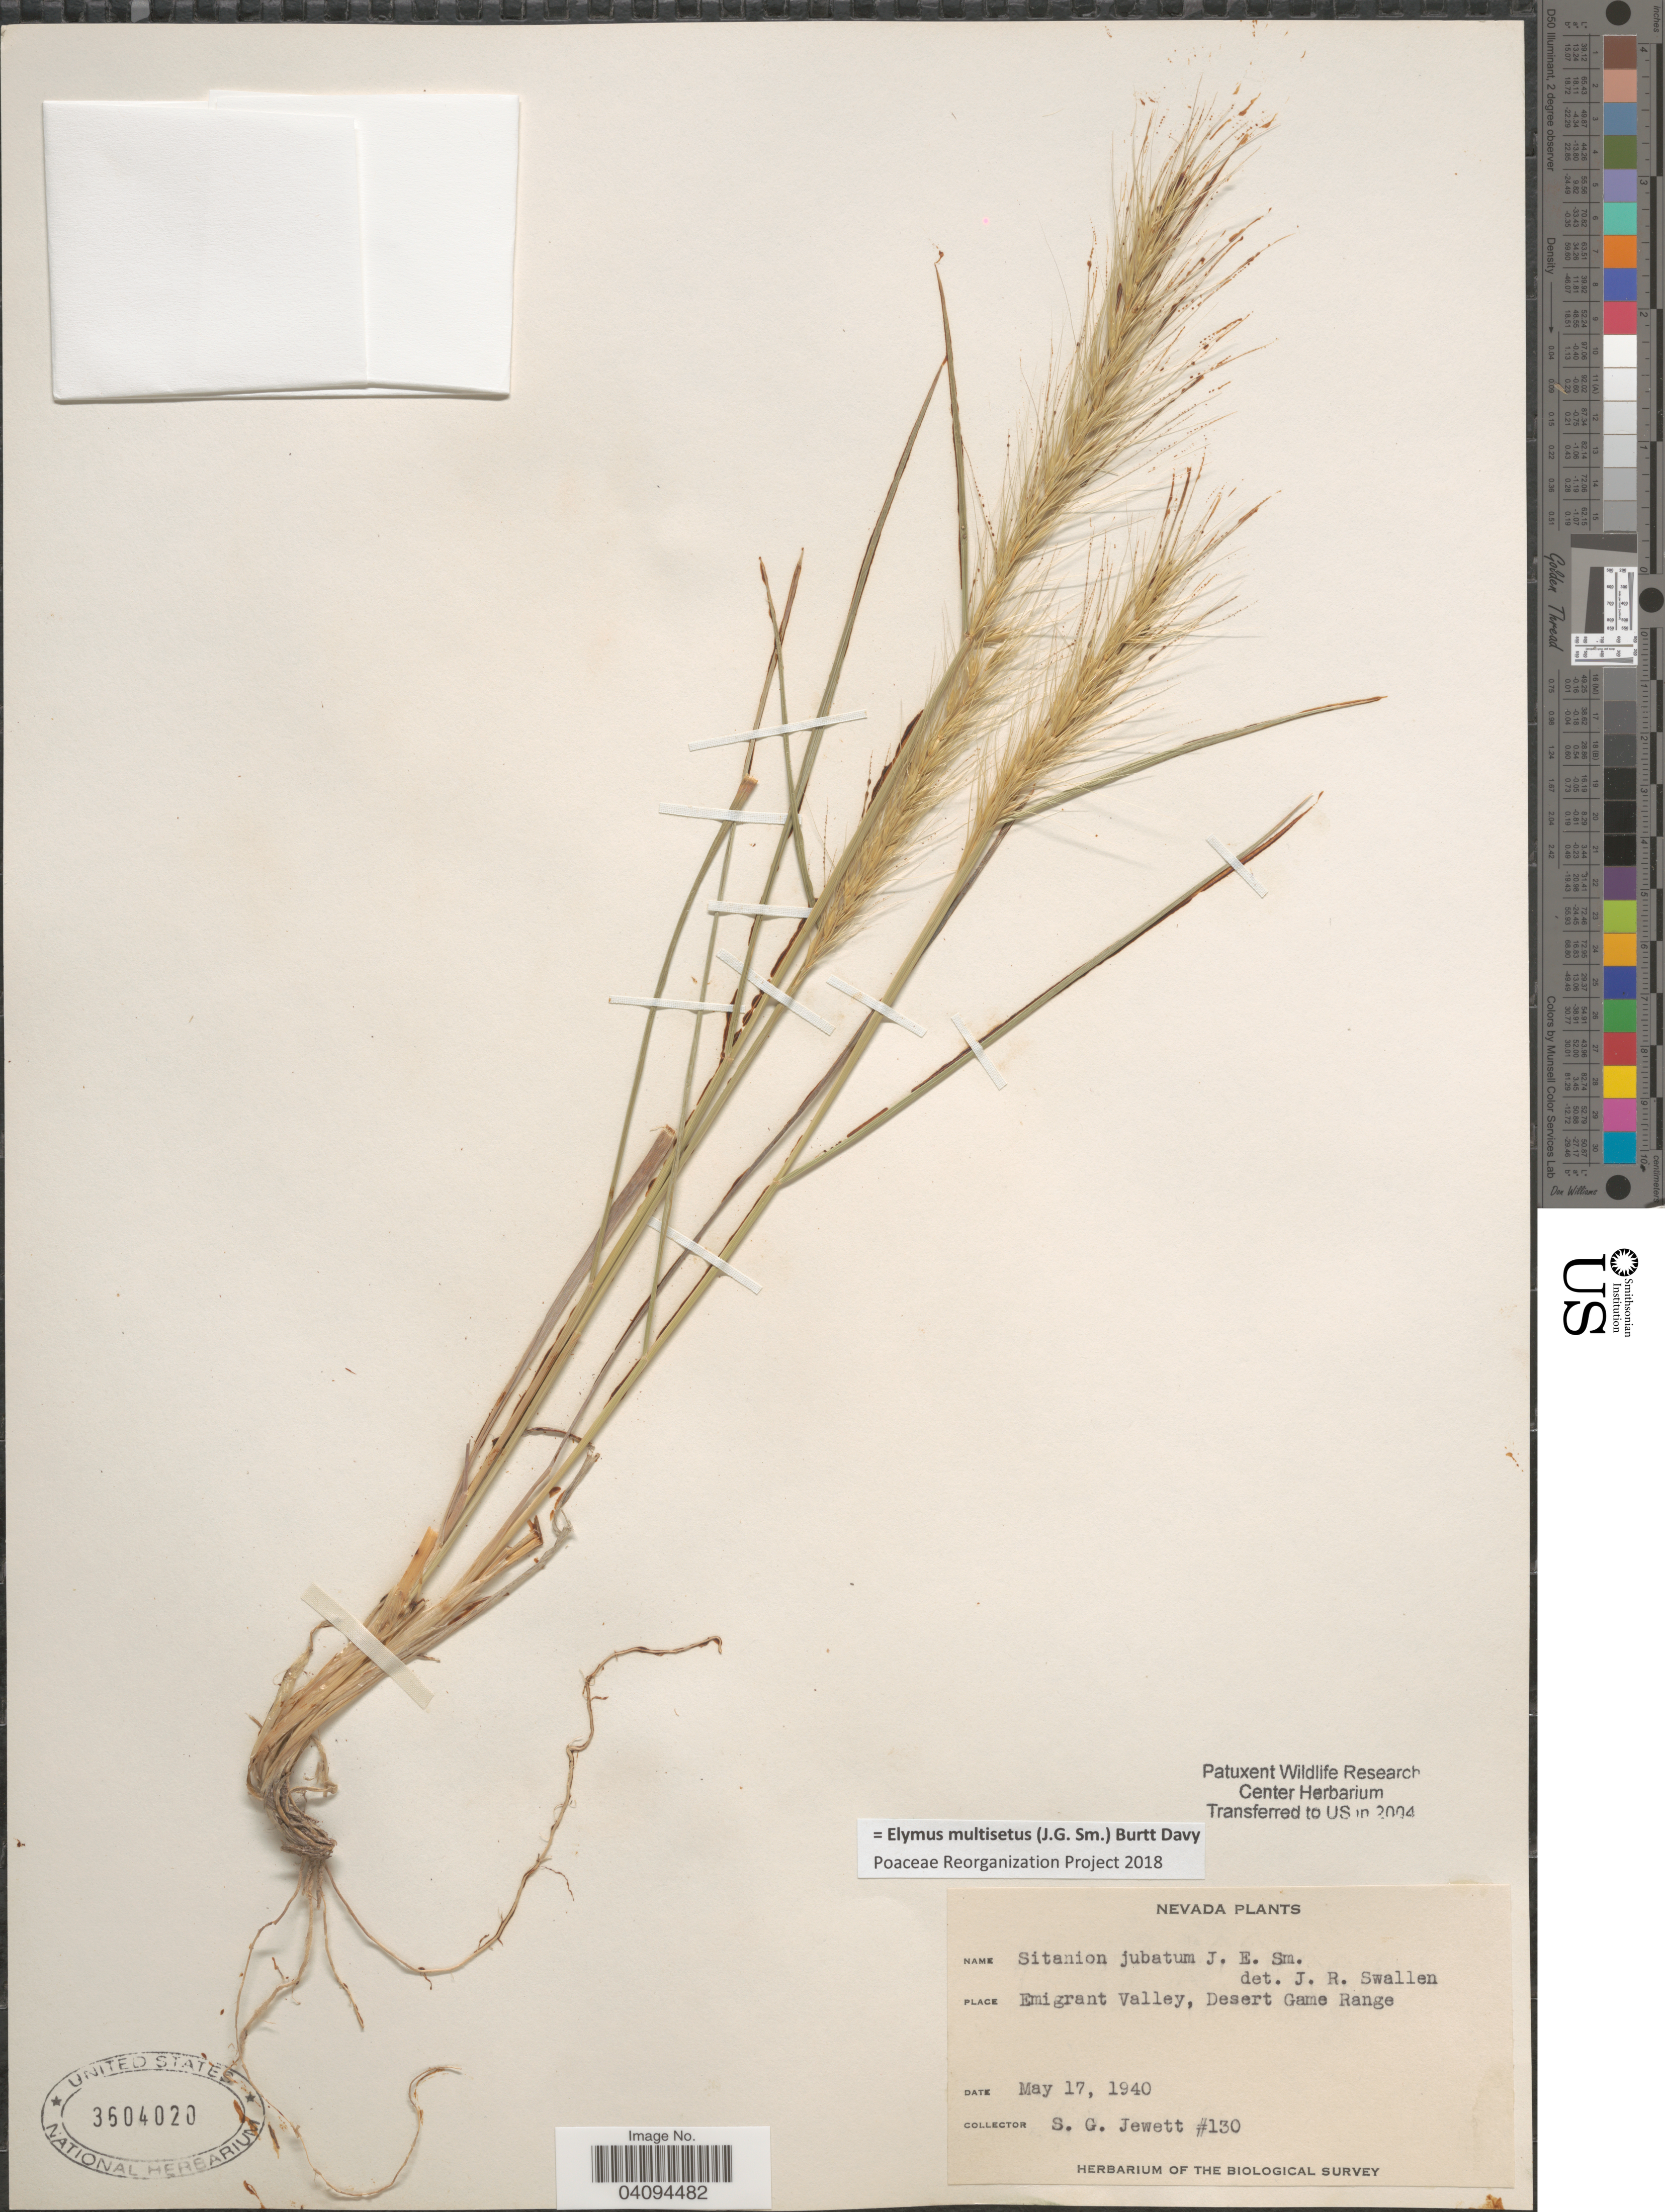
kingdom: Plantae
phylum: Tracheophyta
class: Liliopsida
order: Poales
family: Poaceae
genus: Elymus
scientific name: Elymus multisetus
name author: (J.G. Sm.) Burtt Davy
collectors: S. Jewett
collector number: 130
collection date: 1940-05-17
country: United States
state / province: Nevada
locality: Emigrant Valley, Desert Game Range. Biological Survey.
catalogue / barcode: US 3604020